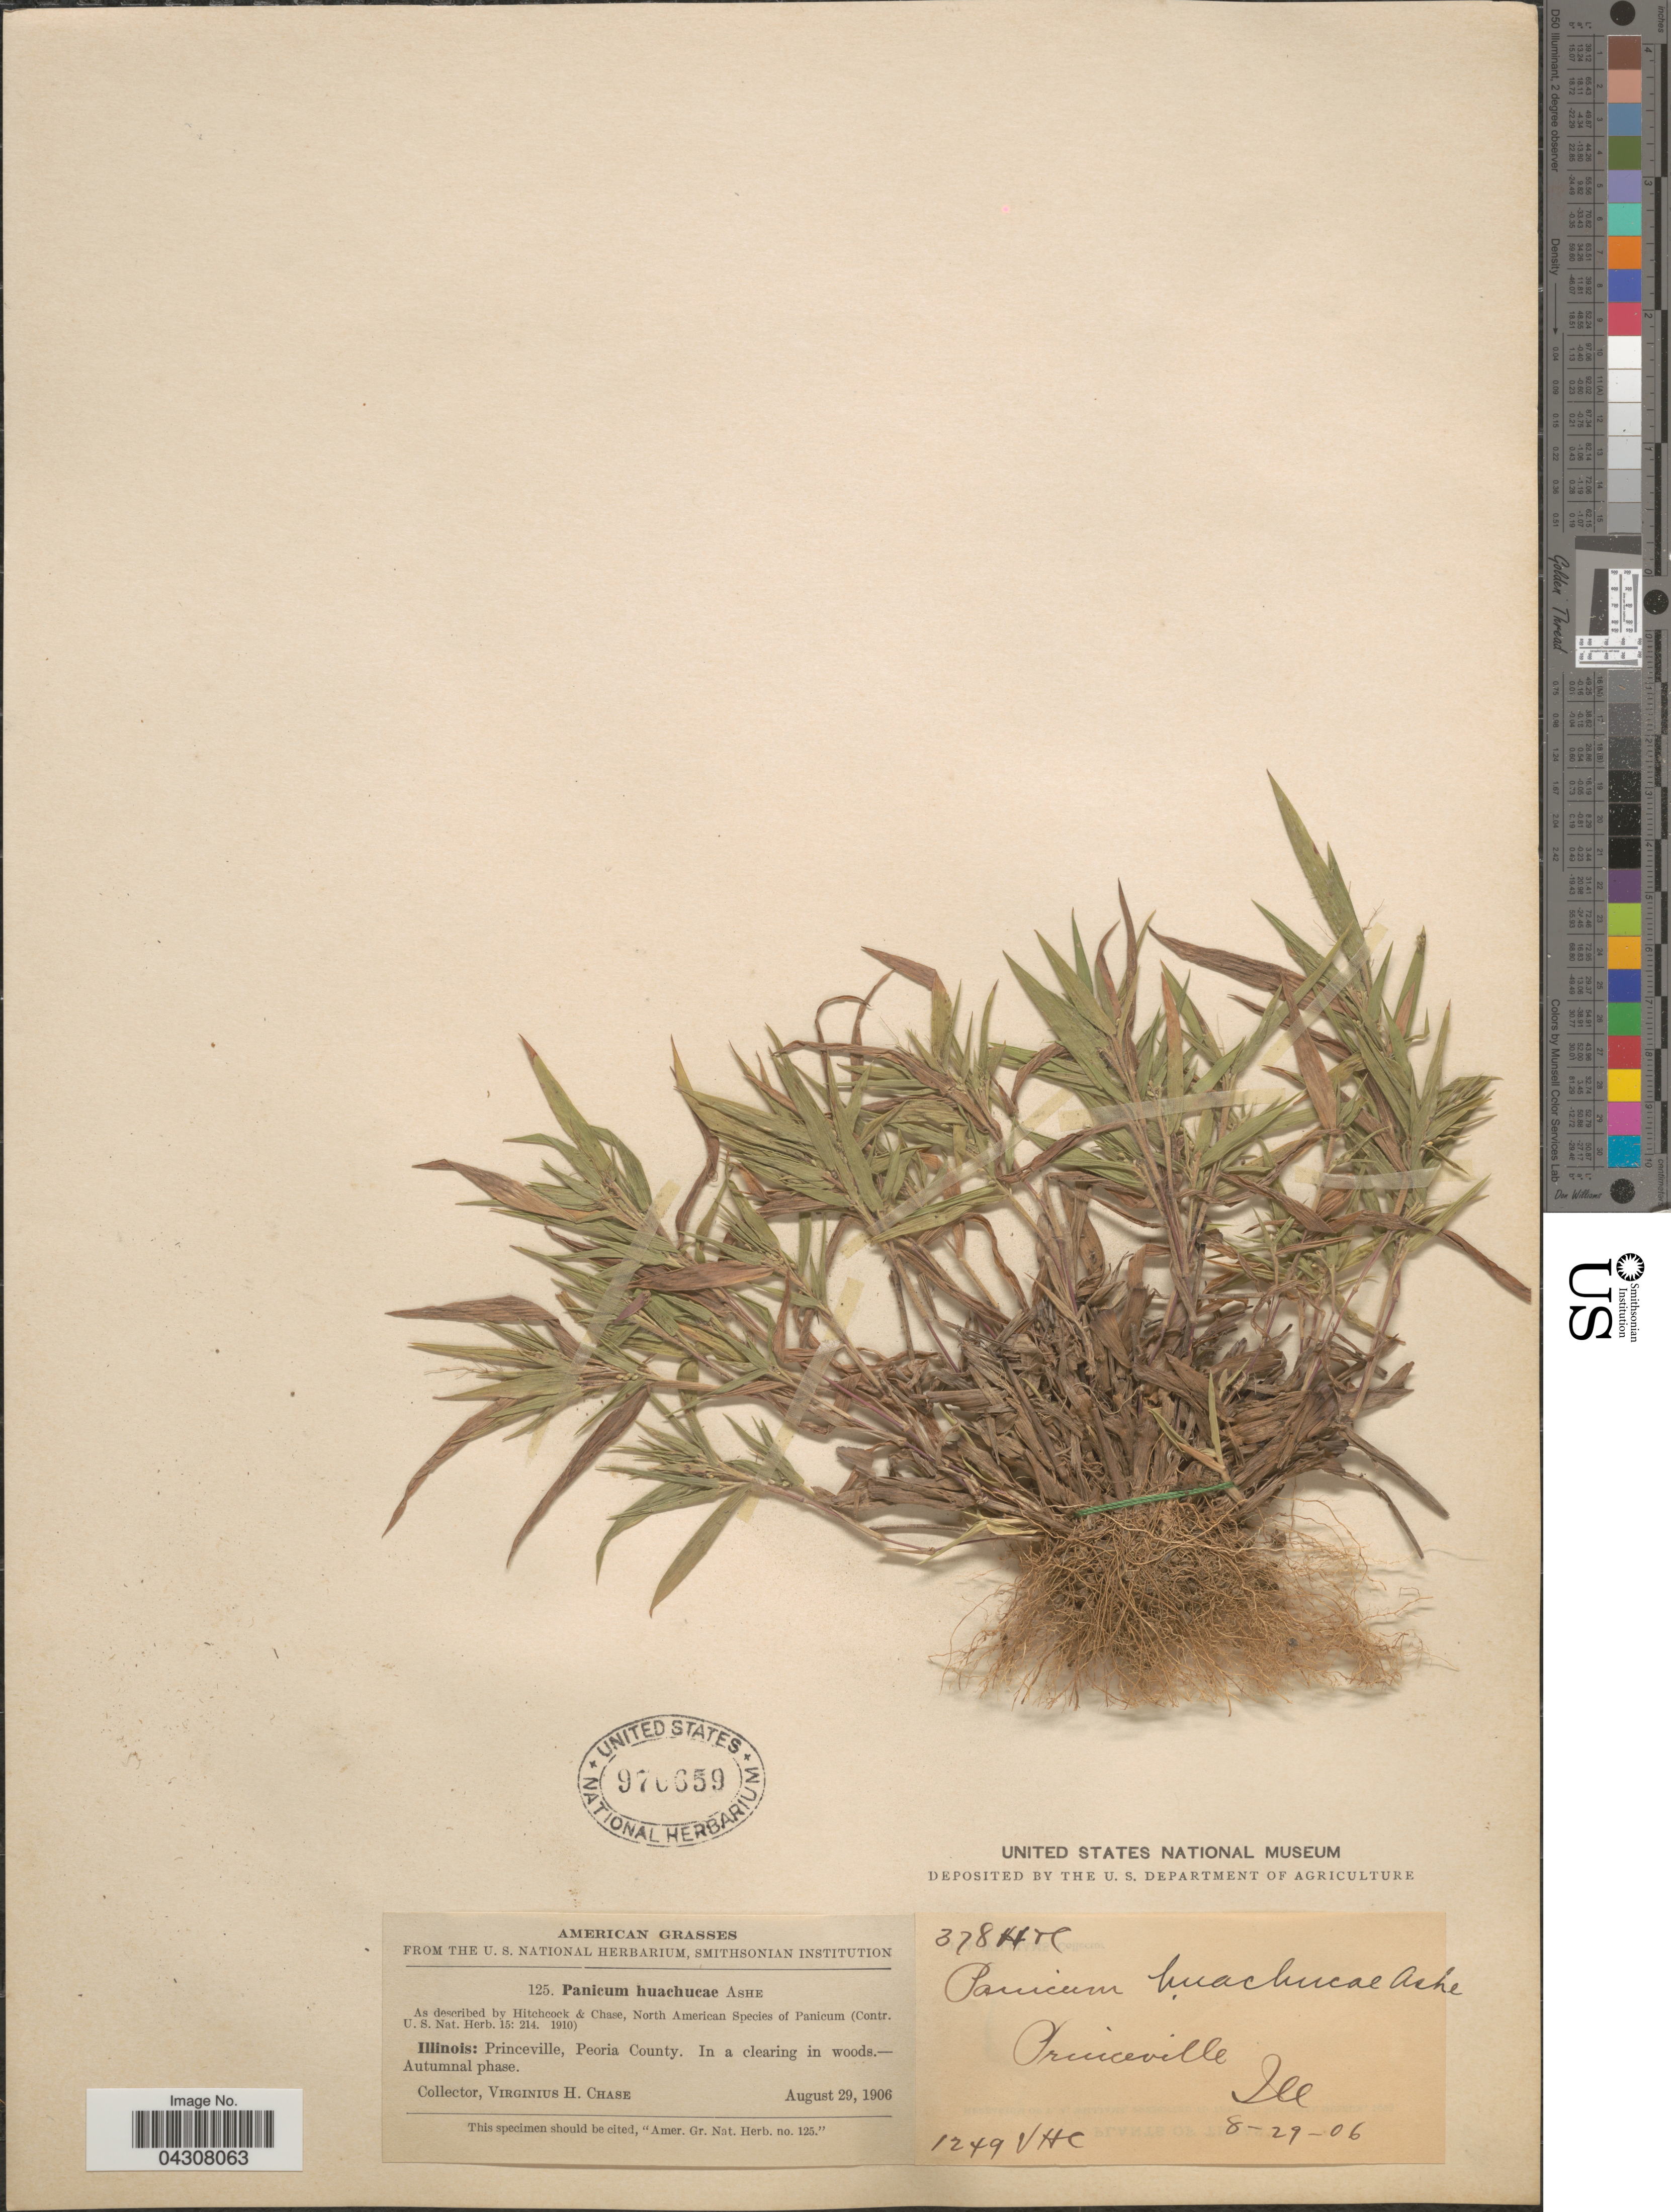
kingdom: Plantae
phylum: Tracheophyta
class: Liliopsida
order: Poales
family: Poaceae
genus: Dichanthelium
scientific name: Dichanthelium acuminatum var. acuminatum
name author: (Sw.) Gould & C.A. Clark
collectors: V. H. Chase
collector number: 125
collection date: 1906-08-29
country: United States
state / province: Illinois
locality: Princeville, Peoria County.